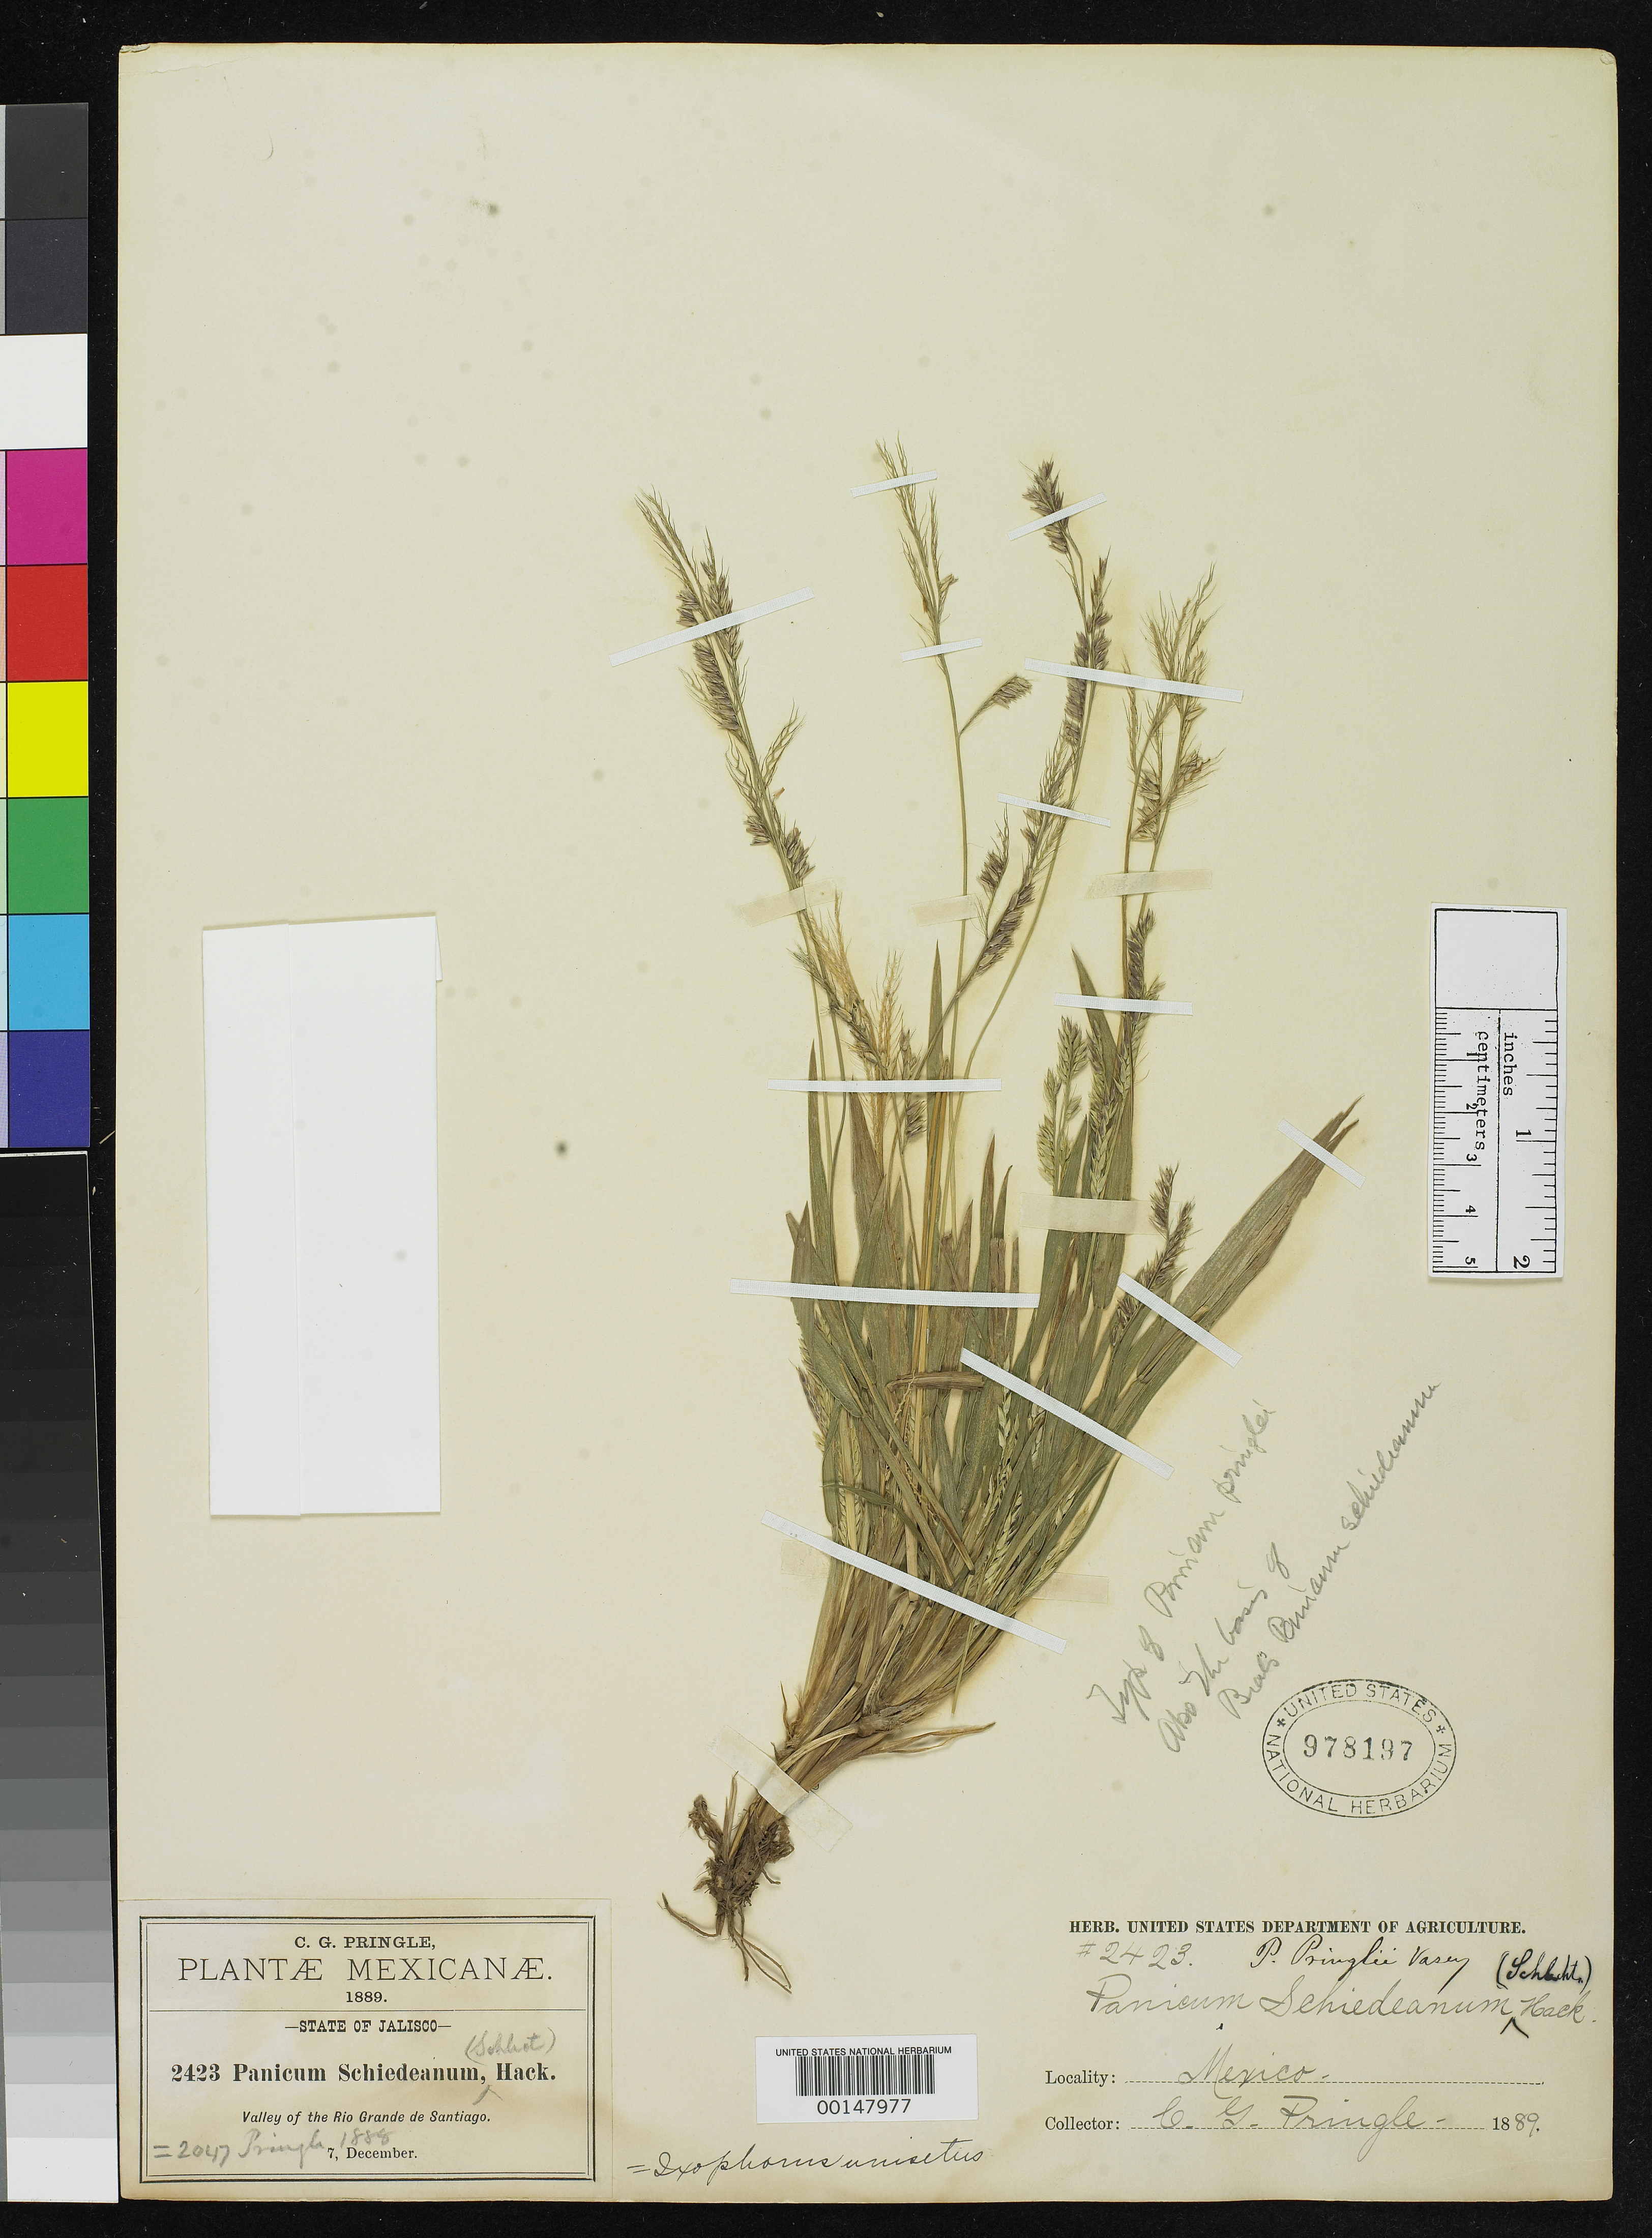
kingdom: Plantae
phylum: Tracheophyta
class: Liliopsida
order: Poales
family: Poaceae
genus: Panicum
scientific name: Panicum pringlei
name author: Vasey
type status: Syntype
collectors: C. G. Pringle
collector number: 2423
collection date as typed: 07 Dec 1889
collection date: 1889-12-07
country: Mexico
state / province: Jalisco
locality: Rio Grande de Santiago Valley.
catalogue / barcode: US 978197